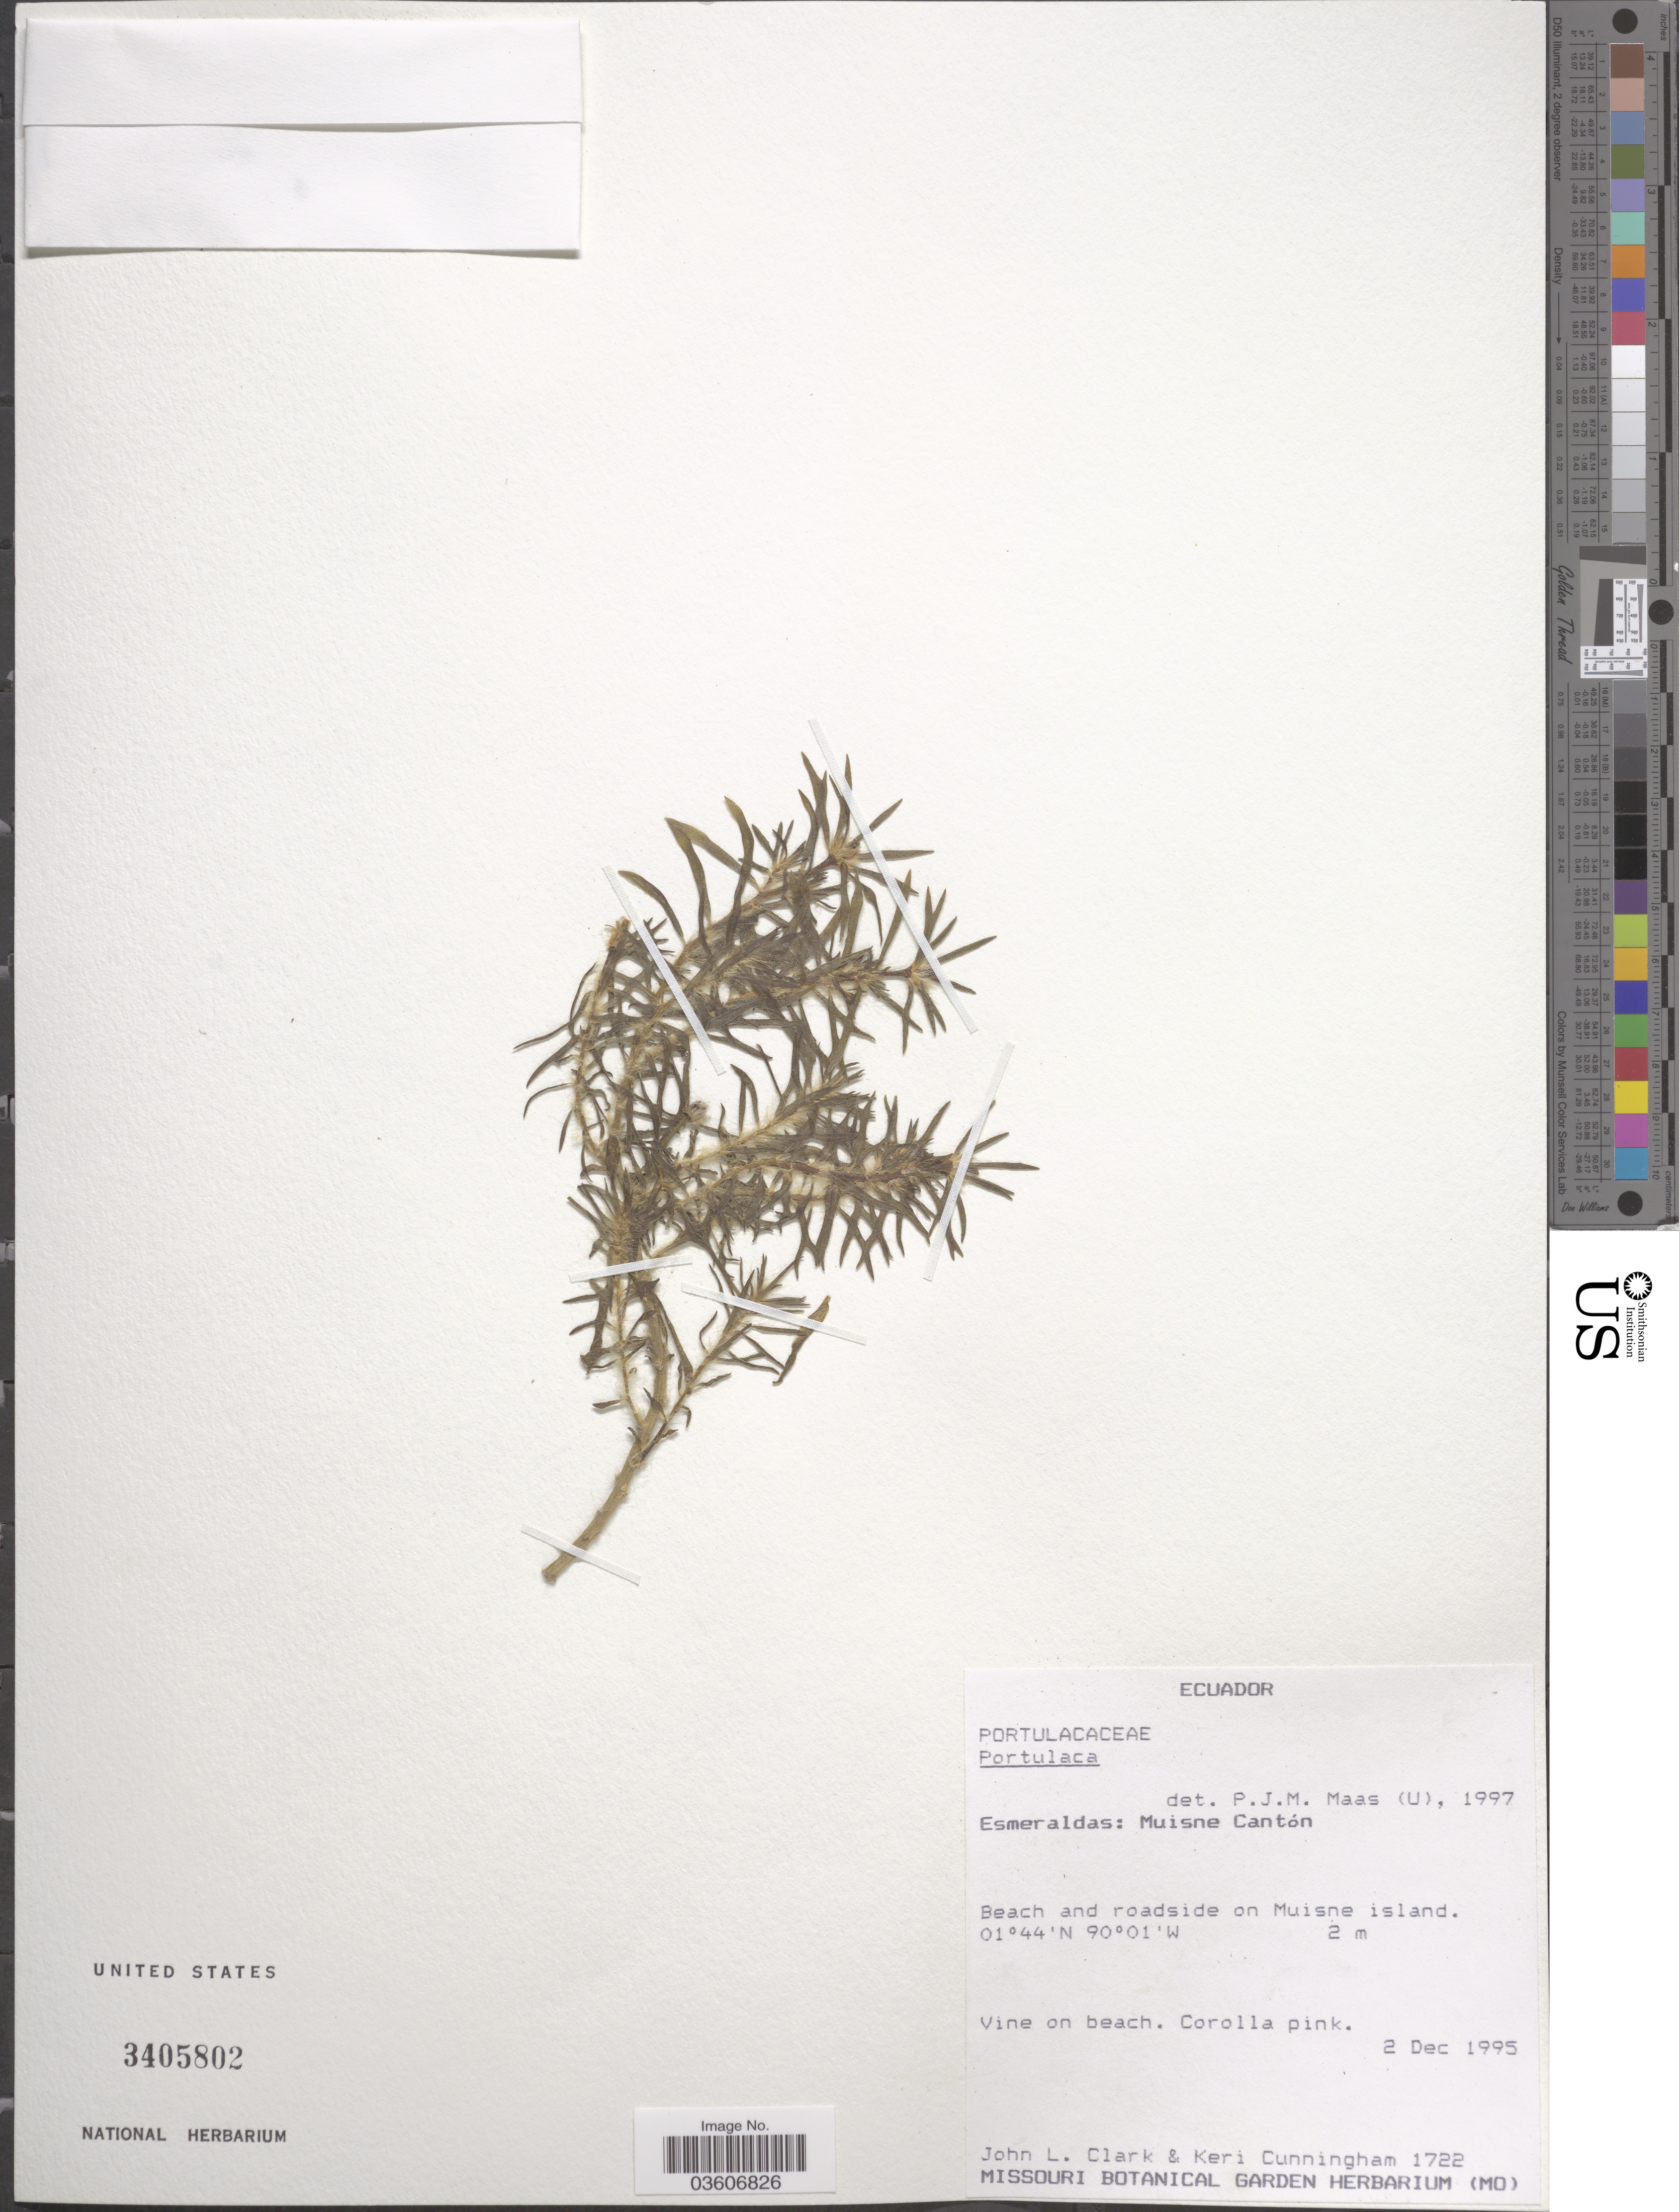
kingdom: Plantae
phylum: Tracheophyta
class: Magnoliopsida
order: Caryophyllales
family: Portulacaceae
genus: Portulaca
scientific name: Portulaca sp.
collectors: J. L. Clark & K. Cunningham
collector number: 1722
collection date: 1995-12-02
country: Ecuador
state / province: Esmeraldas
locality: Muisne Cantón. Beach and roadside on Muisne island.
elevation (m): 2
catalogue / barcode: US 3405802